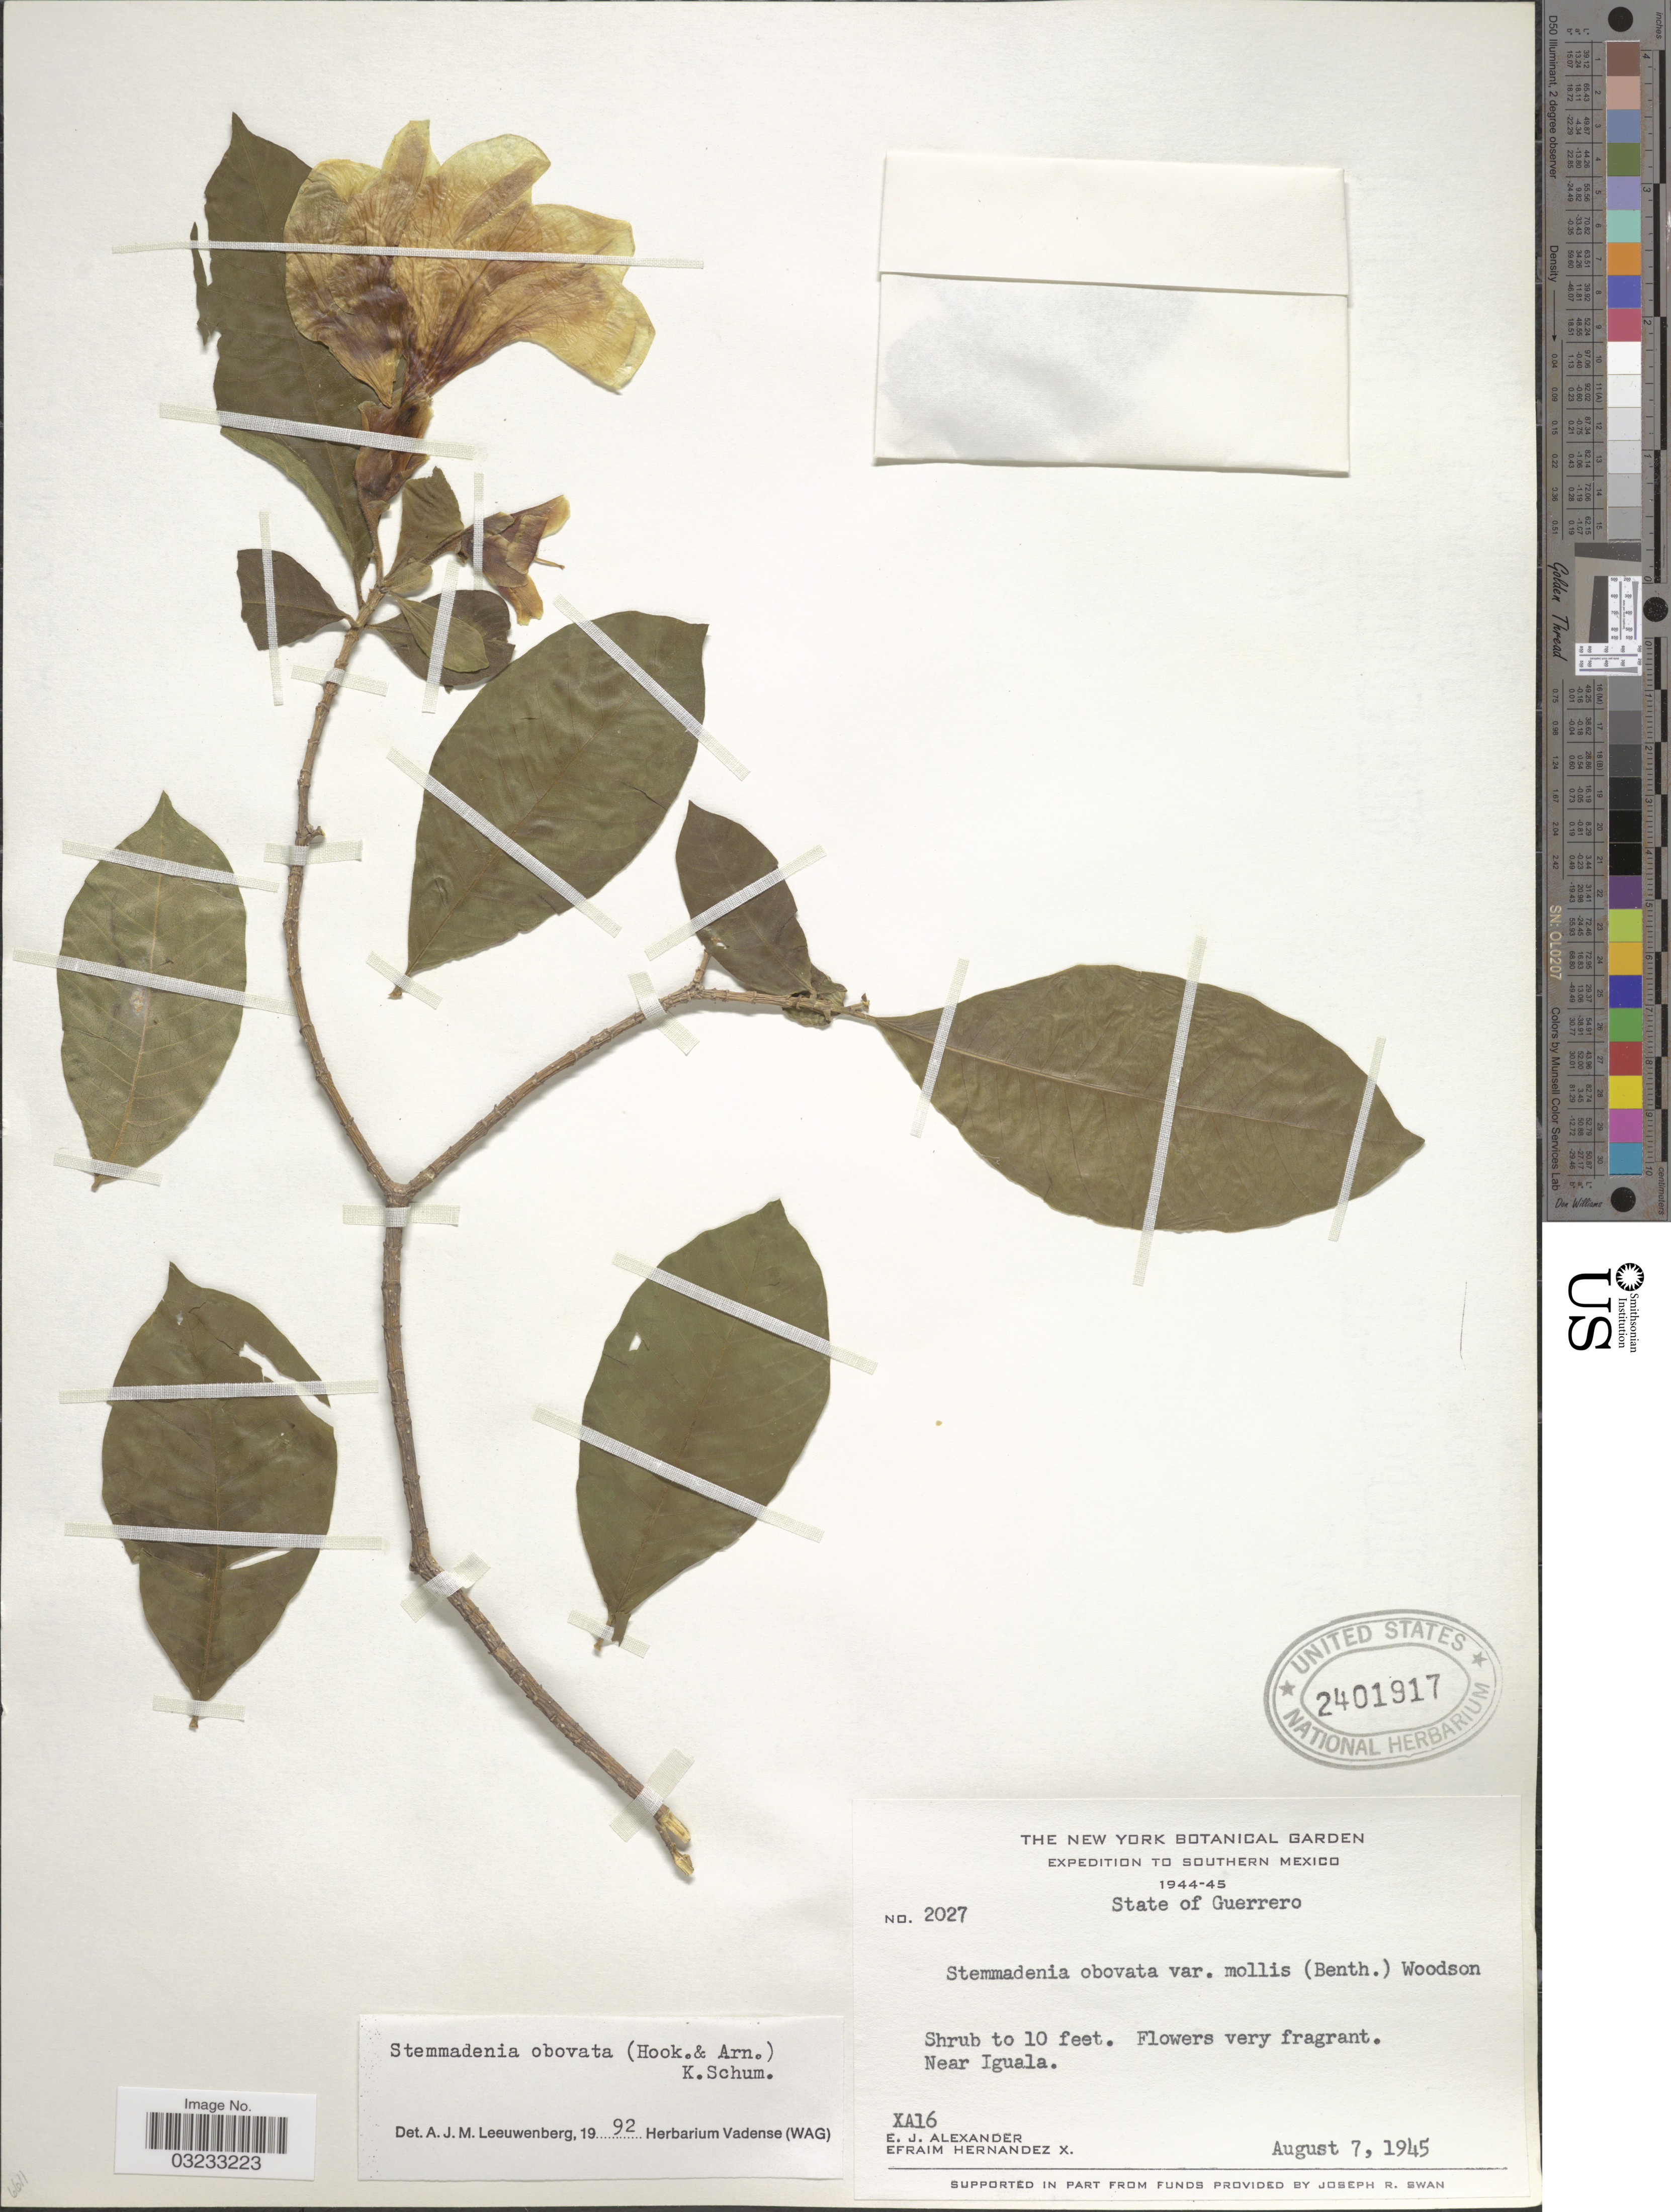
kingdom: Plantae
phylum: Tracheophyta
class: Magnoliopsida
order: Gentianales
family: Apocynaceae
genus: Stemmadenia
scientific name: Stemmadenia obovata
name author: (Hook. & Arn.) K. Schum.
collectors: E. J. Alexander & E. Hernandez X.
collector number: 2027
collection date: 1945-08-07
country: Mexico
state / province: Guerrero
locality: Southern Mexico, Near Iguala.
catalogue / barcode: US 2401917